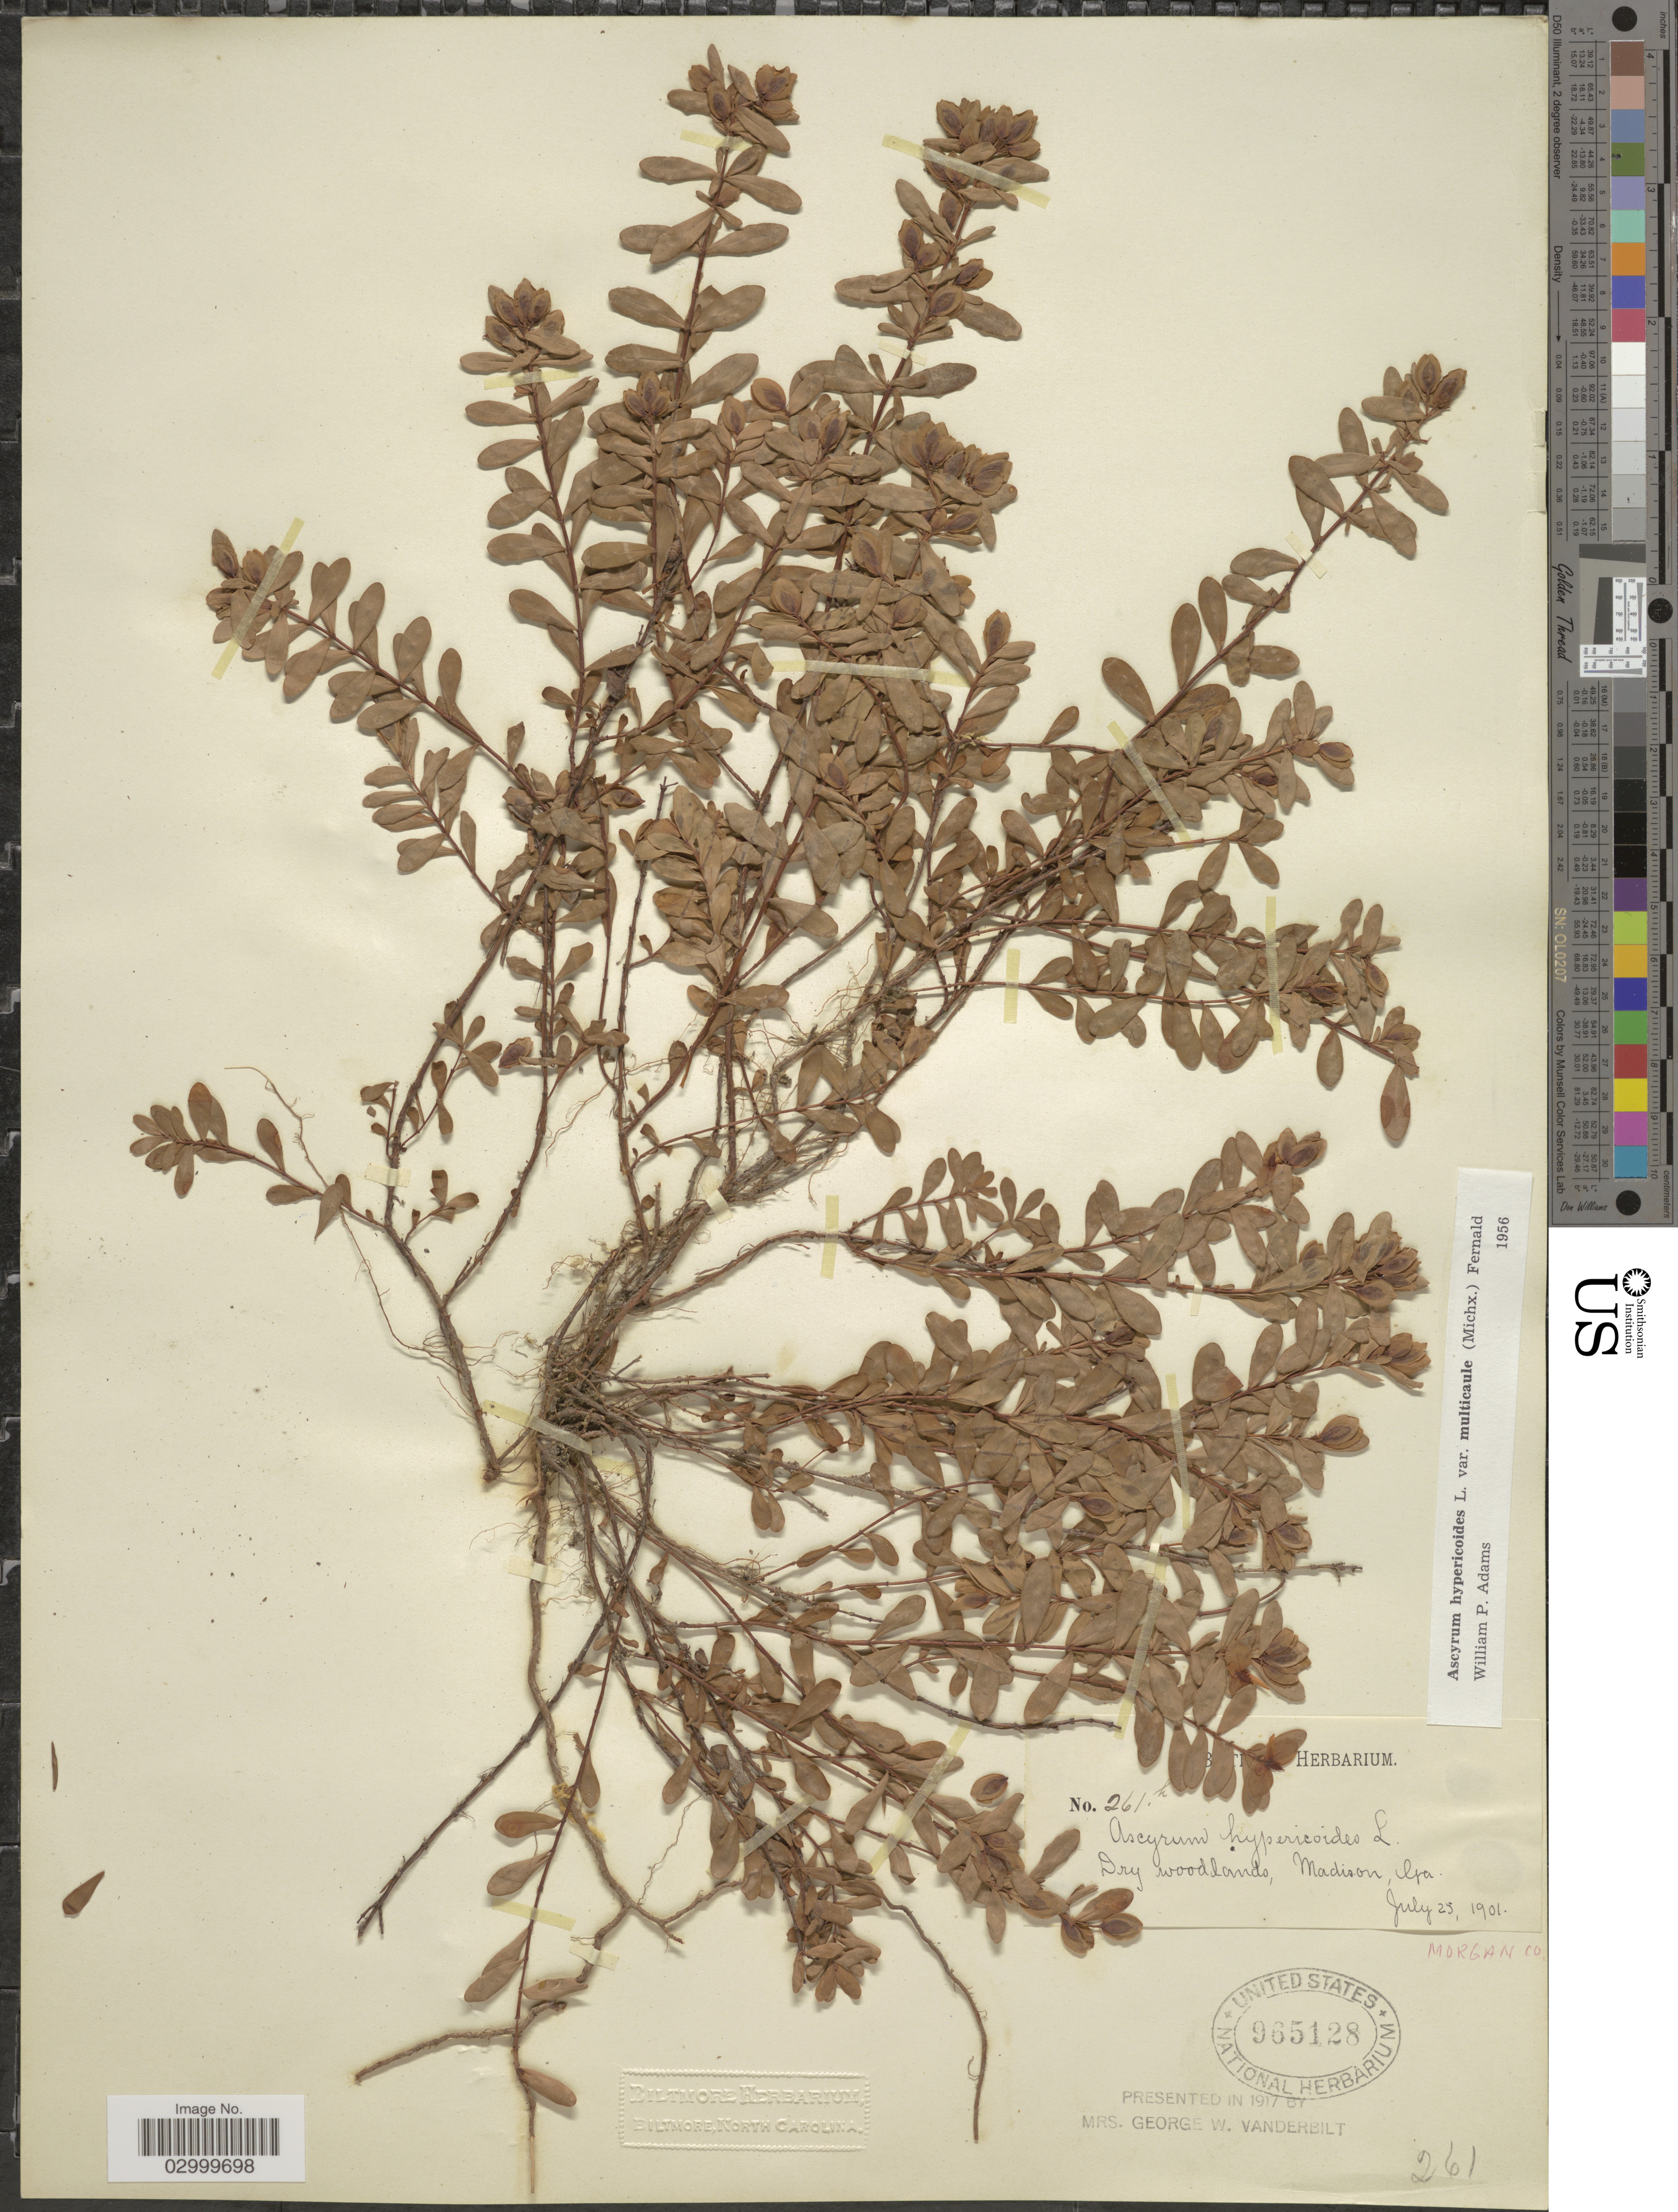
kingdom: Plantae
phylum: Tracheophyta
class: Magnoliopsida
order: Malpighiales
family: Hypericaceae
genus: Hypericum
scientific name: Hypericum stragulum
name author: W.P. Adams & N. Robson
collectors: ex herb. Biltmore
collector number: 261h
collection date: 1901-07-25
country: United States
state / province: Georgia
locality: Madison, Morgan Co.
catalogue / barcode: US 965128